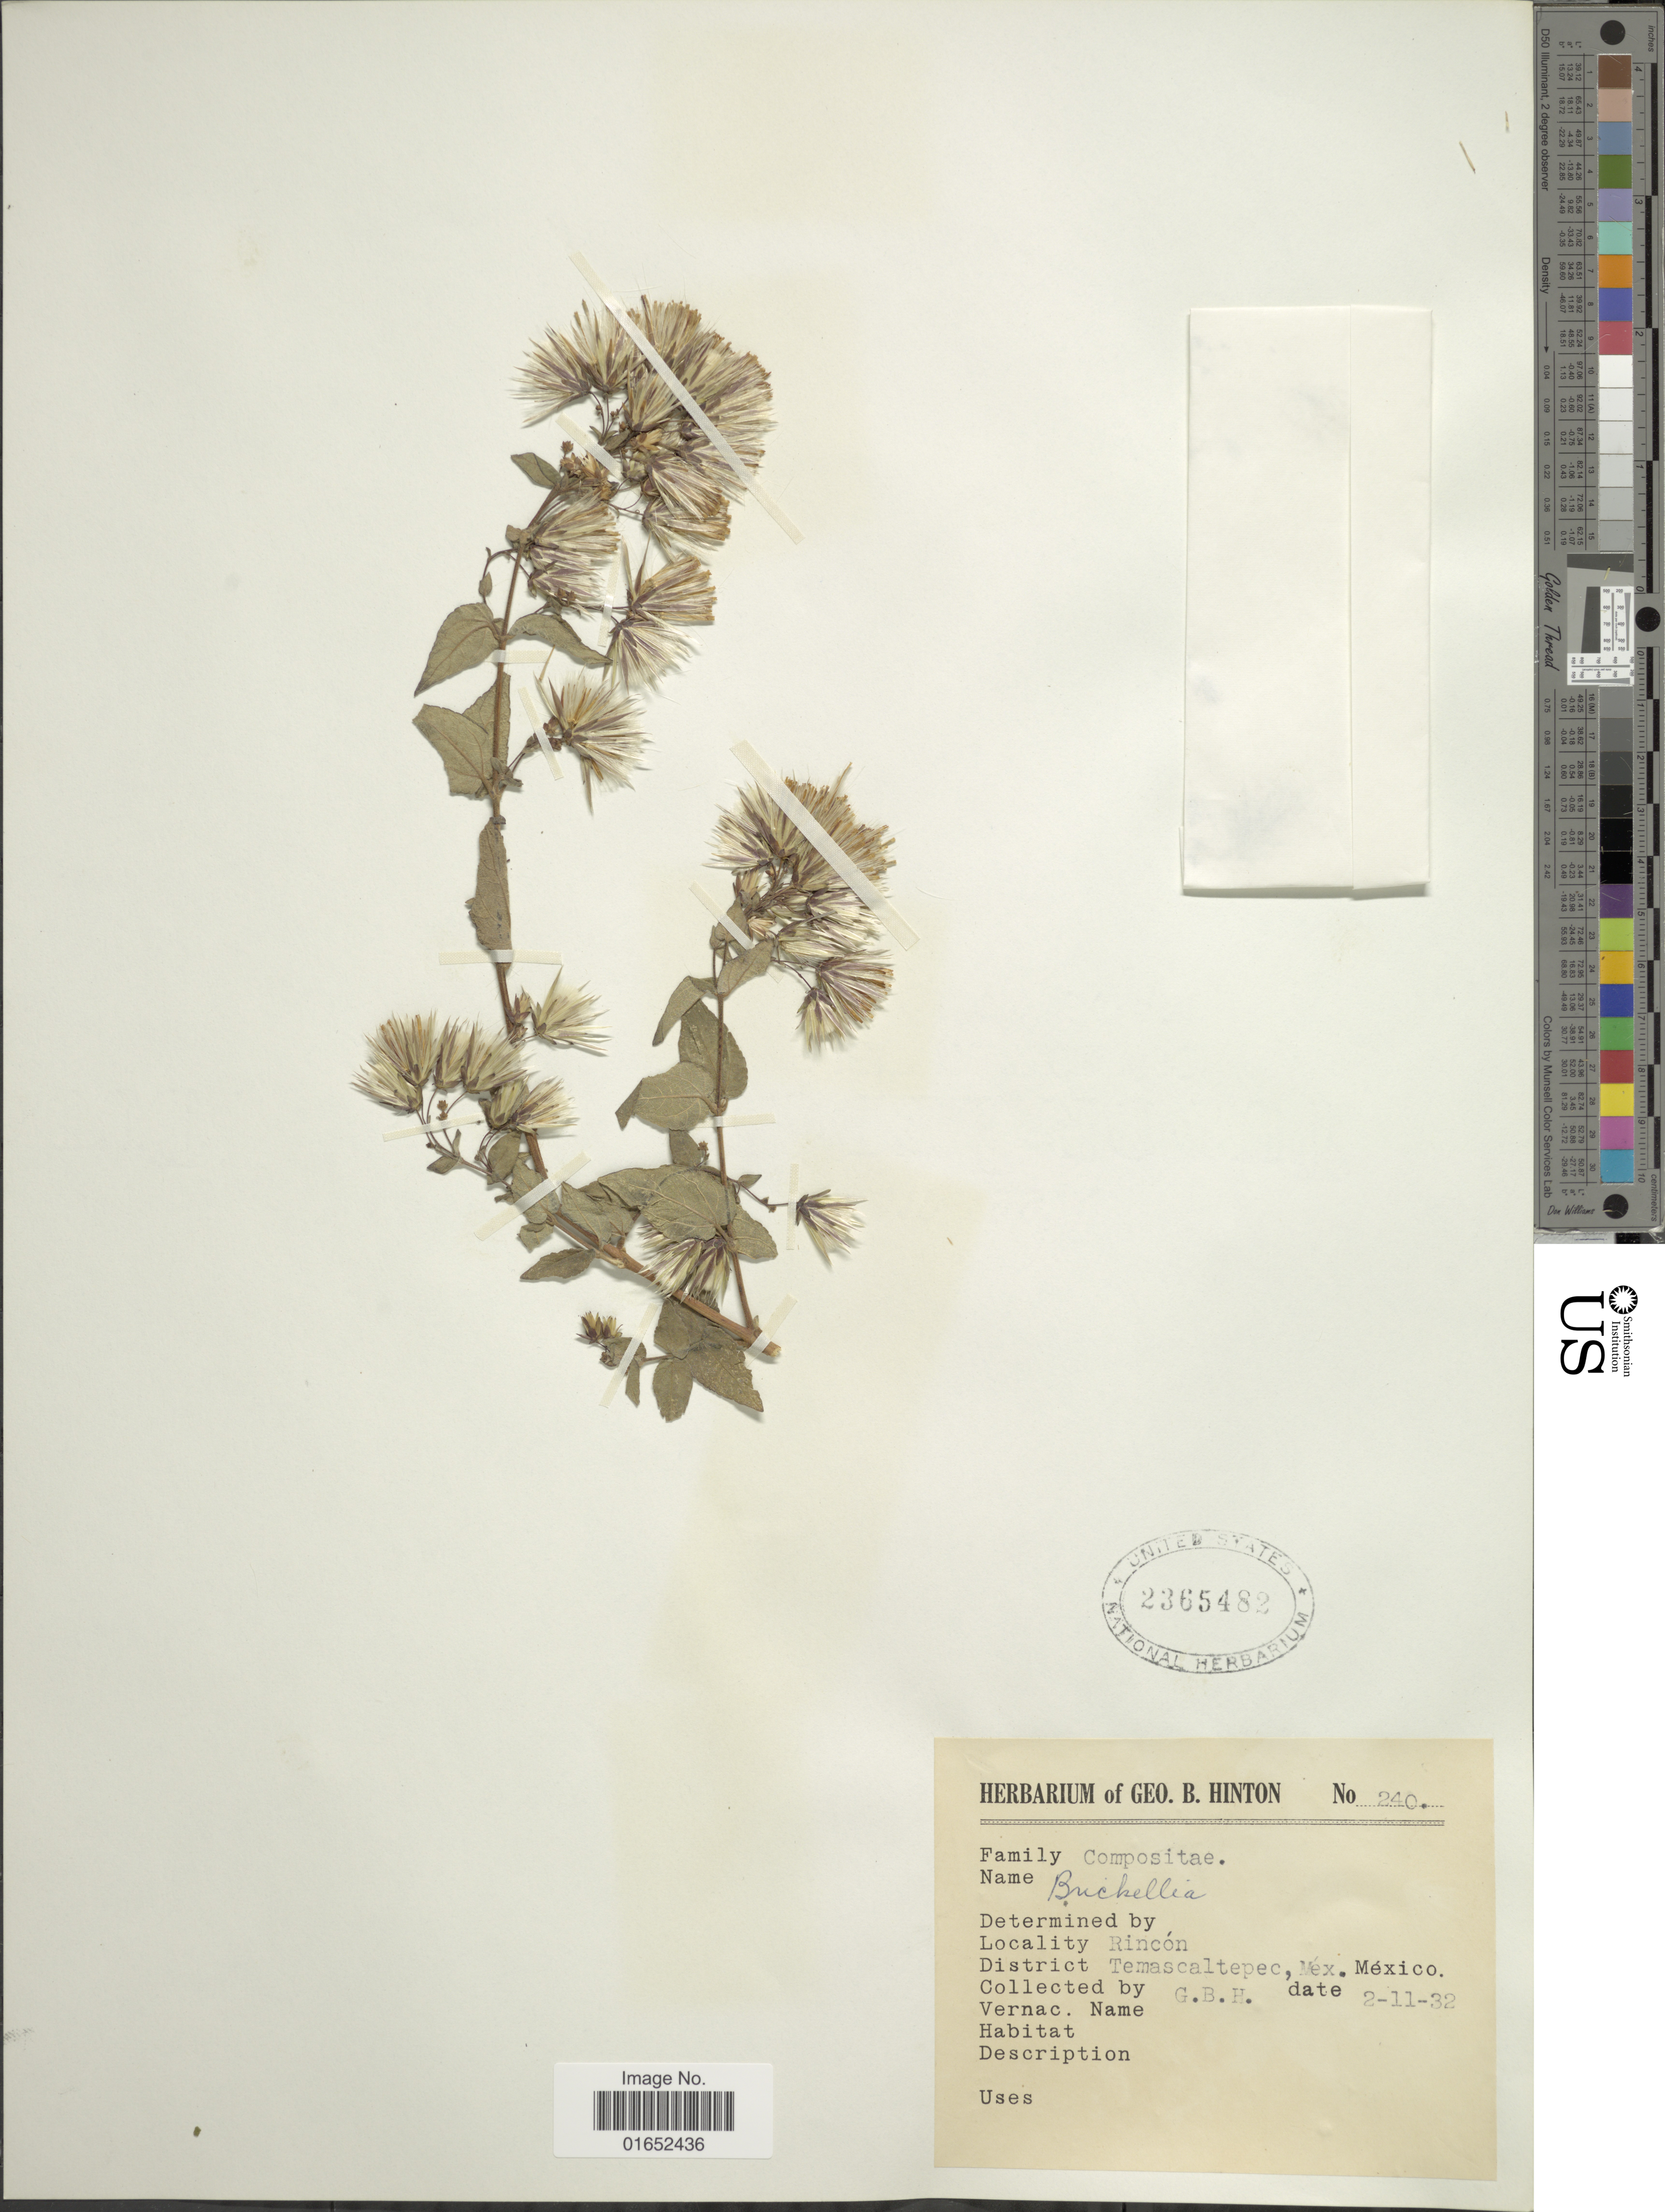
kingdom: Plantae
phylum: Tracheophyta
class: Magnoliopsida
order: Asterales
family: Asteraceae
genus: Brickellia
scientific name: Brickellia sp.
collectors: G. B. Hinton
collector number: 240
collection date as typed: Transcribed d/m/y: 11/2/32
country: Mexico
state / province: México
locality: Rincon, District Temascaltepec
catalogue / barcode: US 2365482